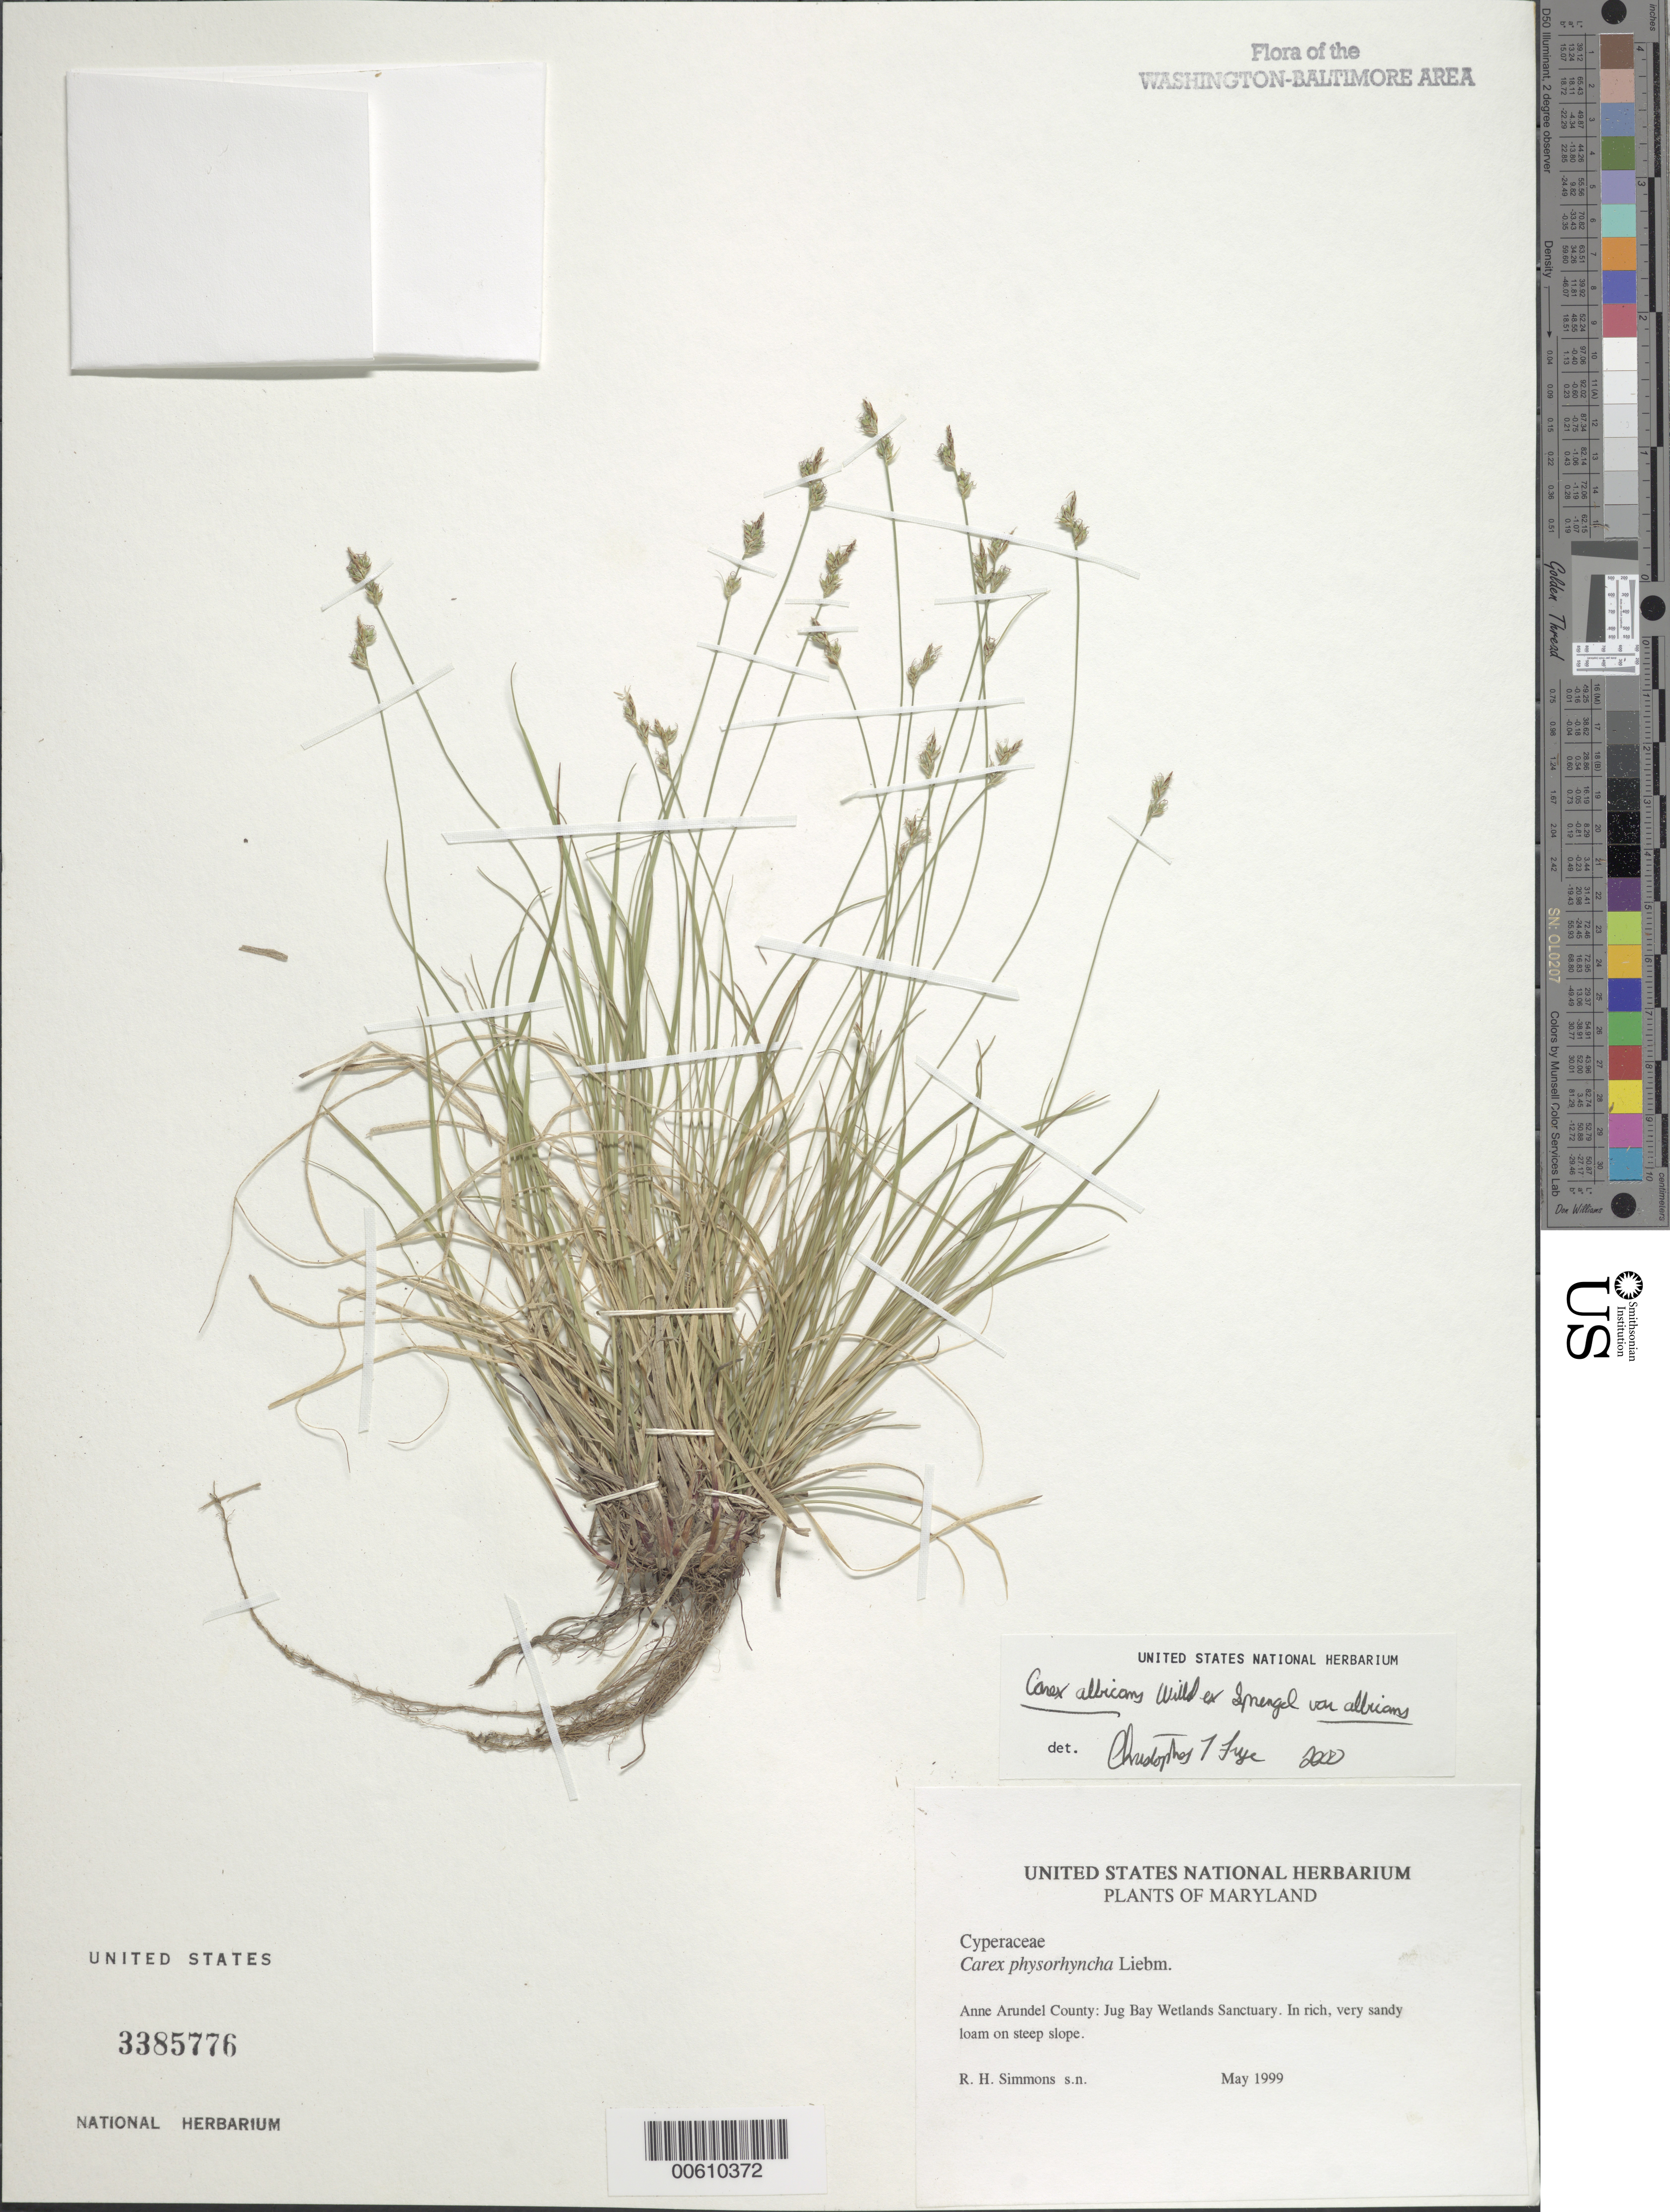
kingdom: Plantae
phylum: Tracheophyta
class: Liliopsida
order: Poales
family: Cyperaceae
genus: Carex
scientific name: Carex albicans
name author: Willd. ex Spreng.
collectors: R. H. Simmons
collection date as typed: May 1999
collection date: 1999-05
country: United States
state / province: Maryland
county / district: Anne Arundel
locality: Jug Bay Wetlands Sanctuary.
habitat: In rich, very sandy loam on steep slope.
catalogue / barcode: US 3385776